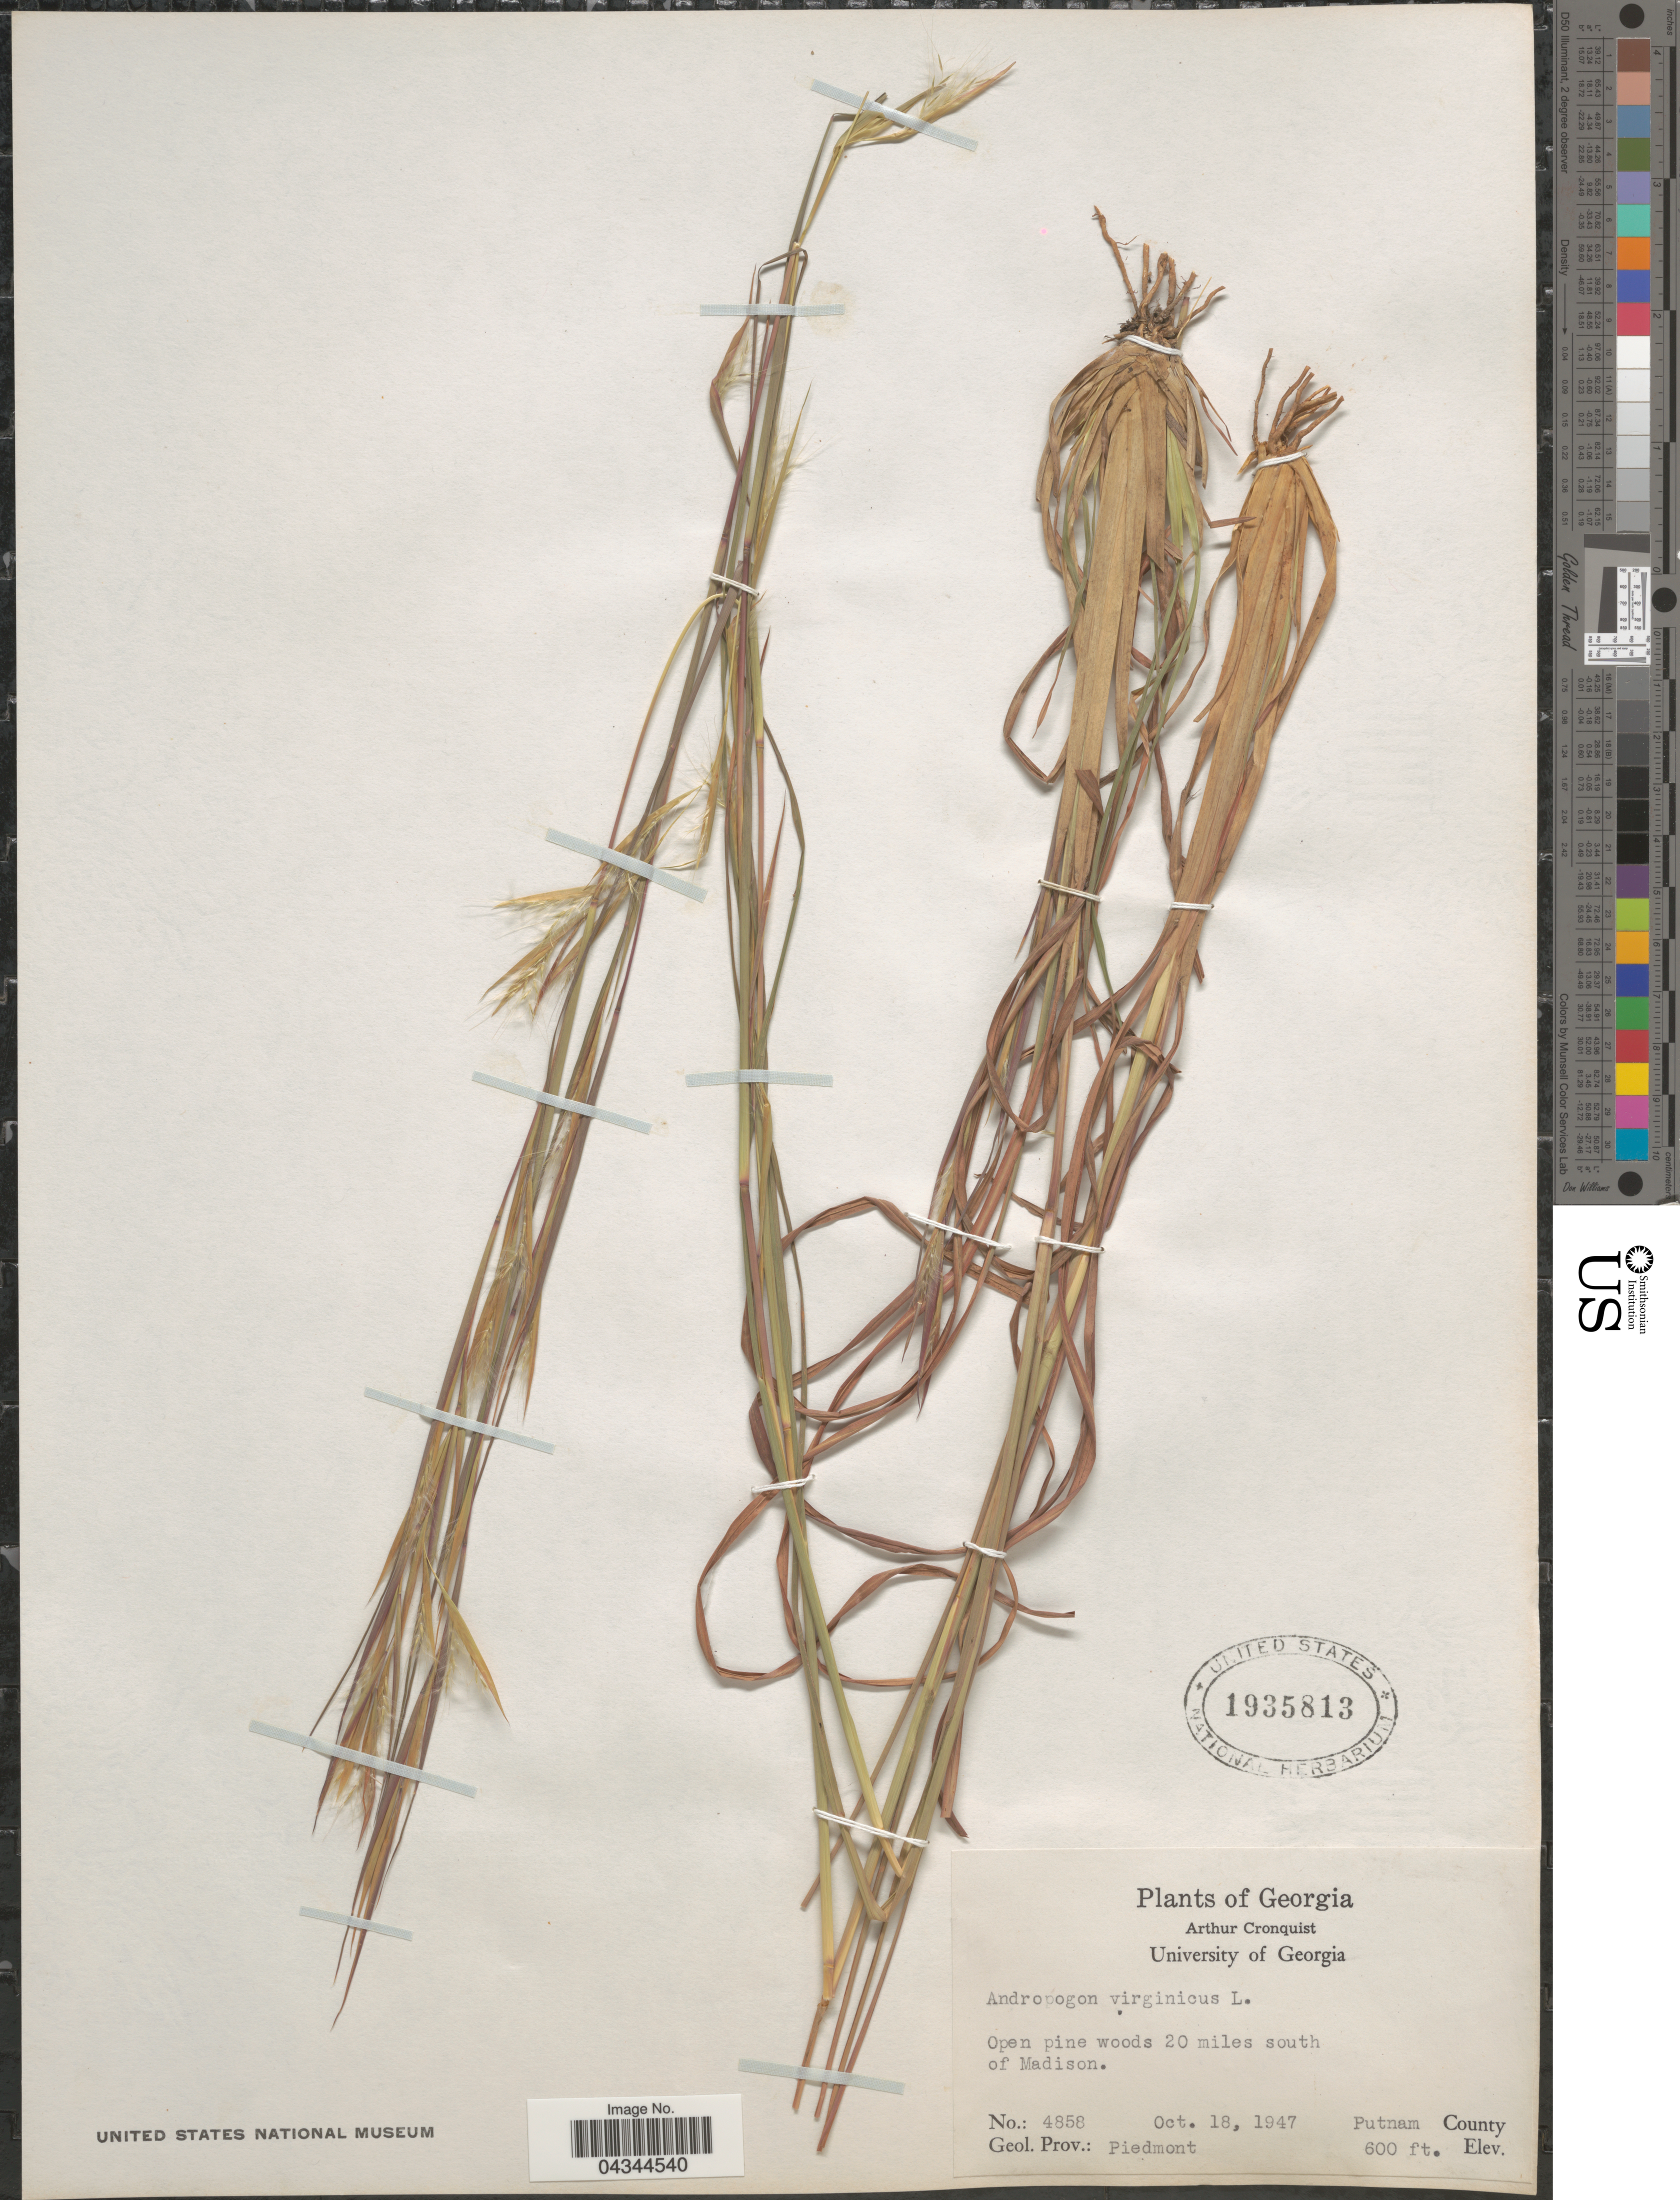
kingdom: Plantae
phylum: Tracheophyta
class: Liliopsida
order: Poales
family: Poaceae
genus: Andropogon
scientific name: Andropogon virginicus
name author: L.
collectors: A. J. Cronquist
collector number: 4858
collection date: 1947-10-18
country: United States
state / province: Georgia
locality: Open pine woods 20 miles south of Madison. Putnam County. Geol. Prov.: Piedmont.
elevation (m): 183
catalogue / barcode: US 1935813